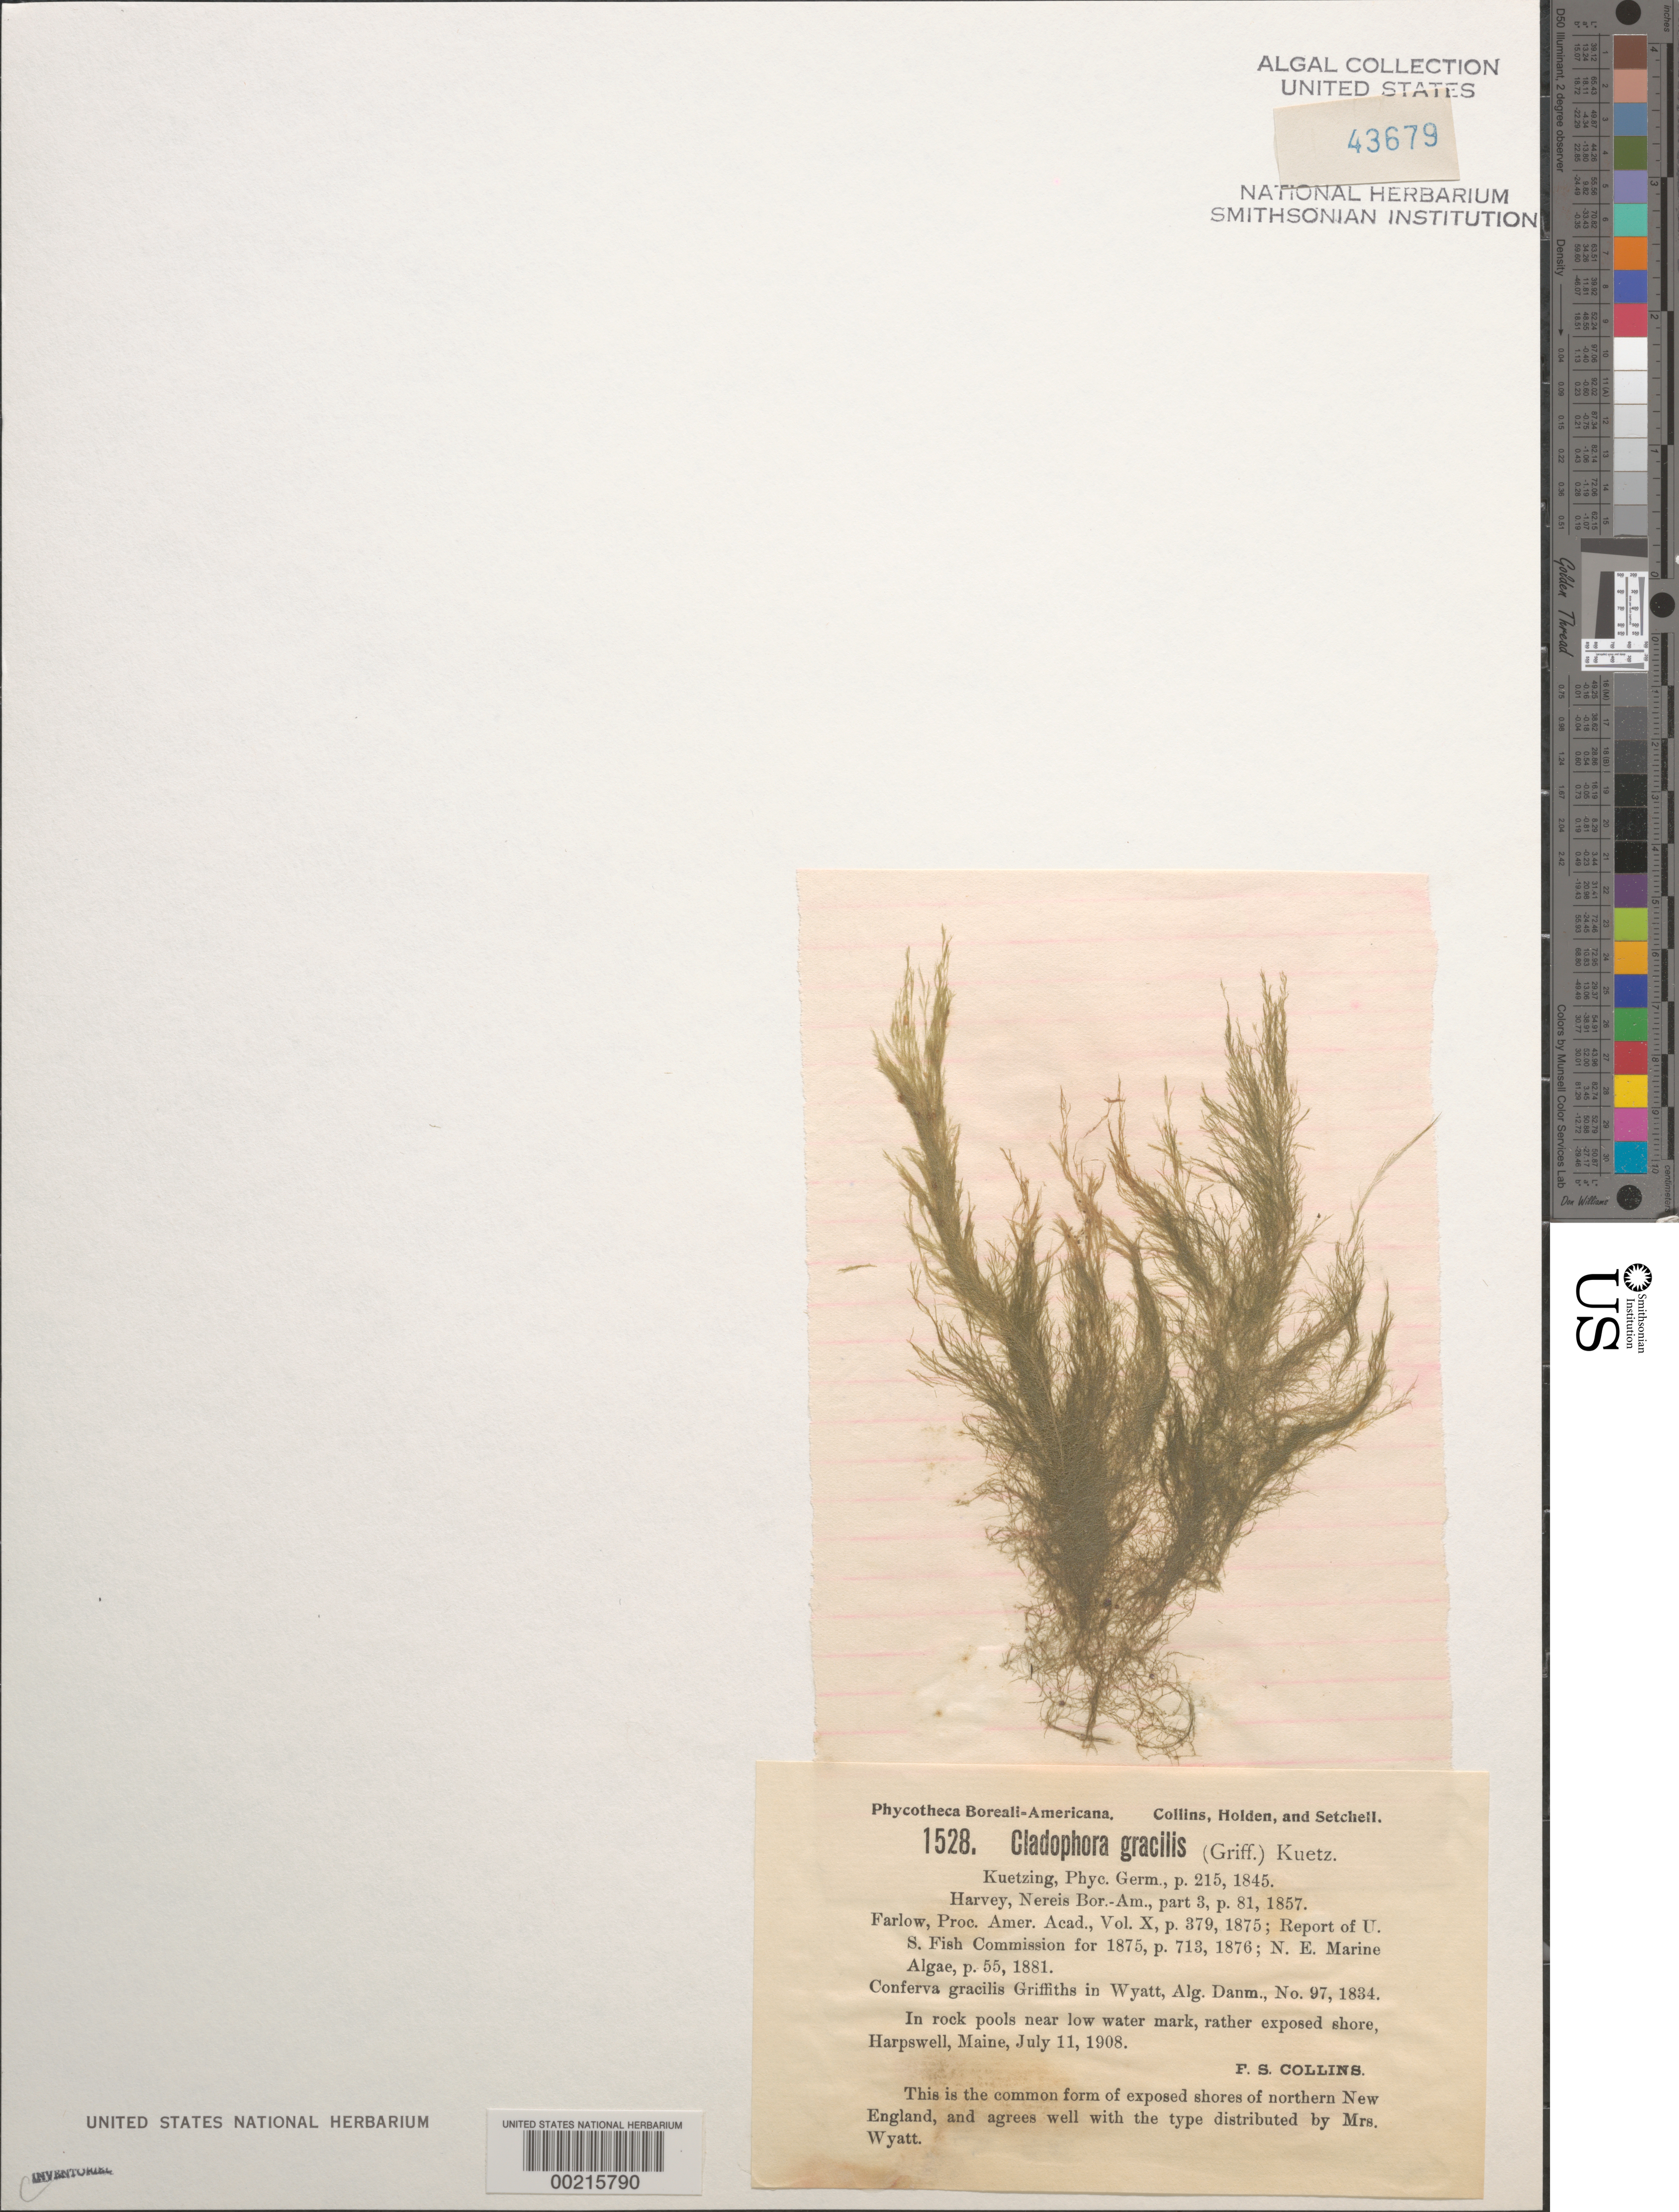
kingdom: Plantae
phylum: Chlorophyta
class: Ulvophyceae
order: Cladophorales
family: Cladophoraceae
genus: Cladophora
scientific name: Cladophora gracilis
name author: (Griff.) Kütz.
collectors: F. Collins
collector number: PB-A 1528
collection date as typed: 11 Jul 1908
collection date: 1908-07-11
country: United States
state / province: Maine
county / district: Cumberland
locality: Harpswell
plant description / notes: Collins, Holden & Setchell, Phycotheca Boreali-Americana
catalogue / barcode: US 43679